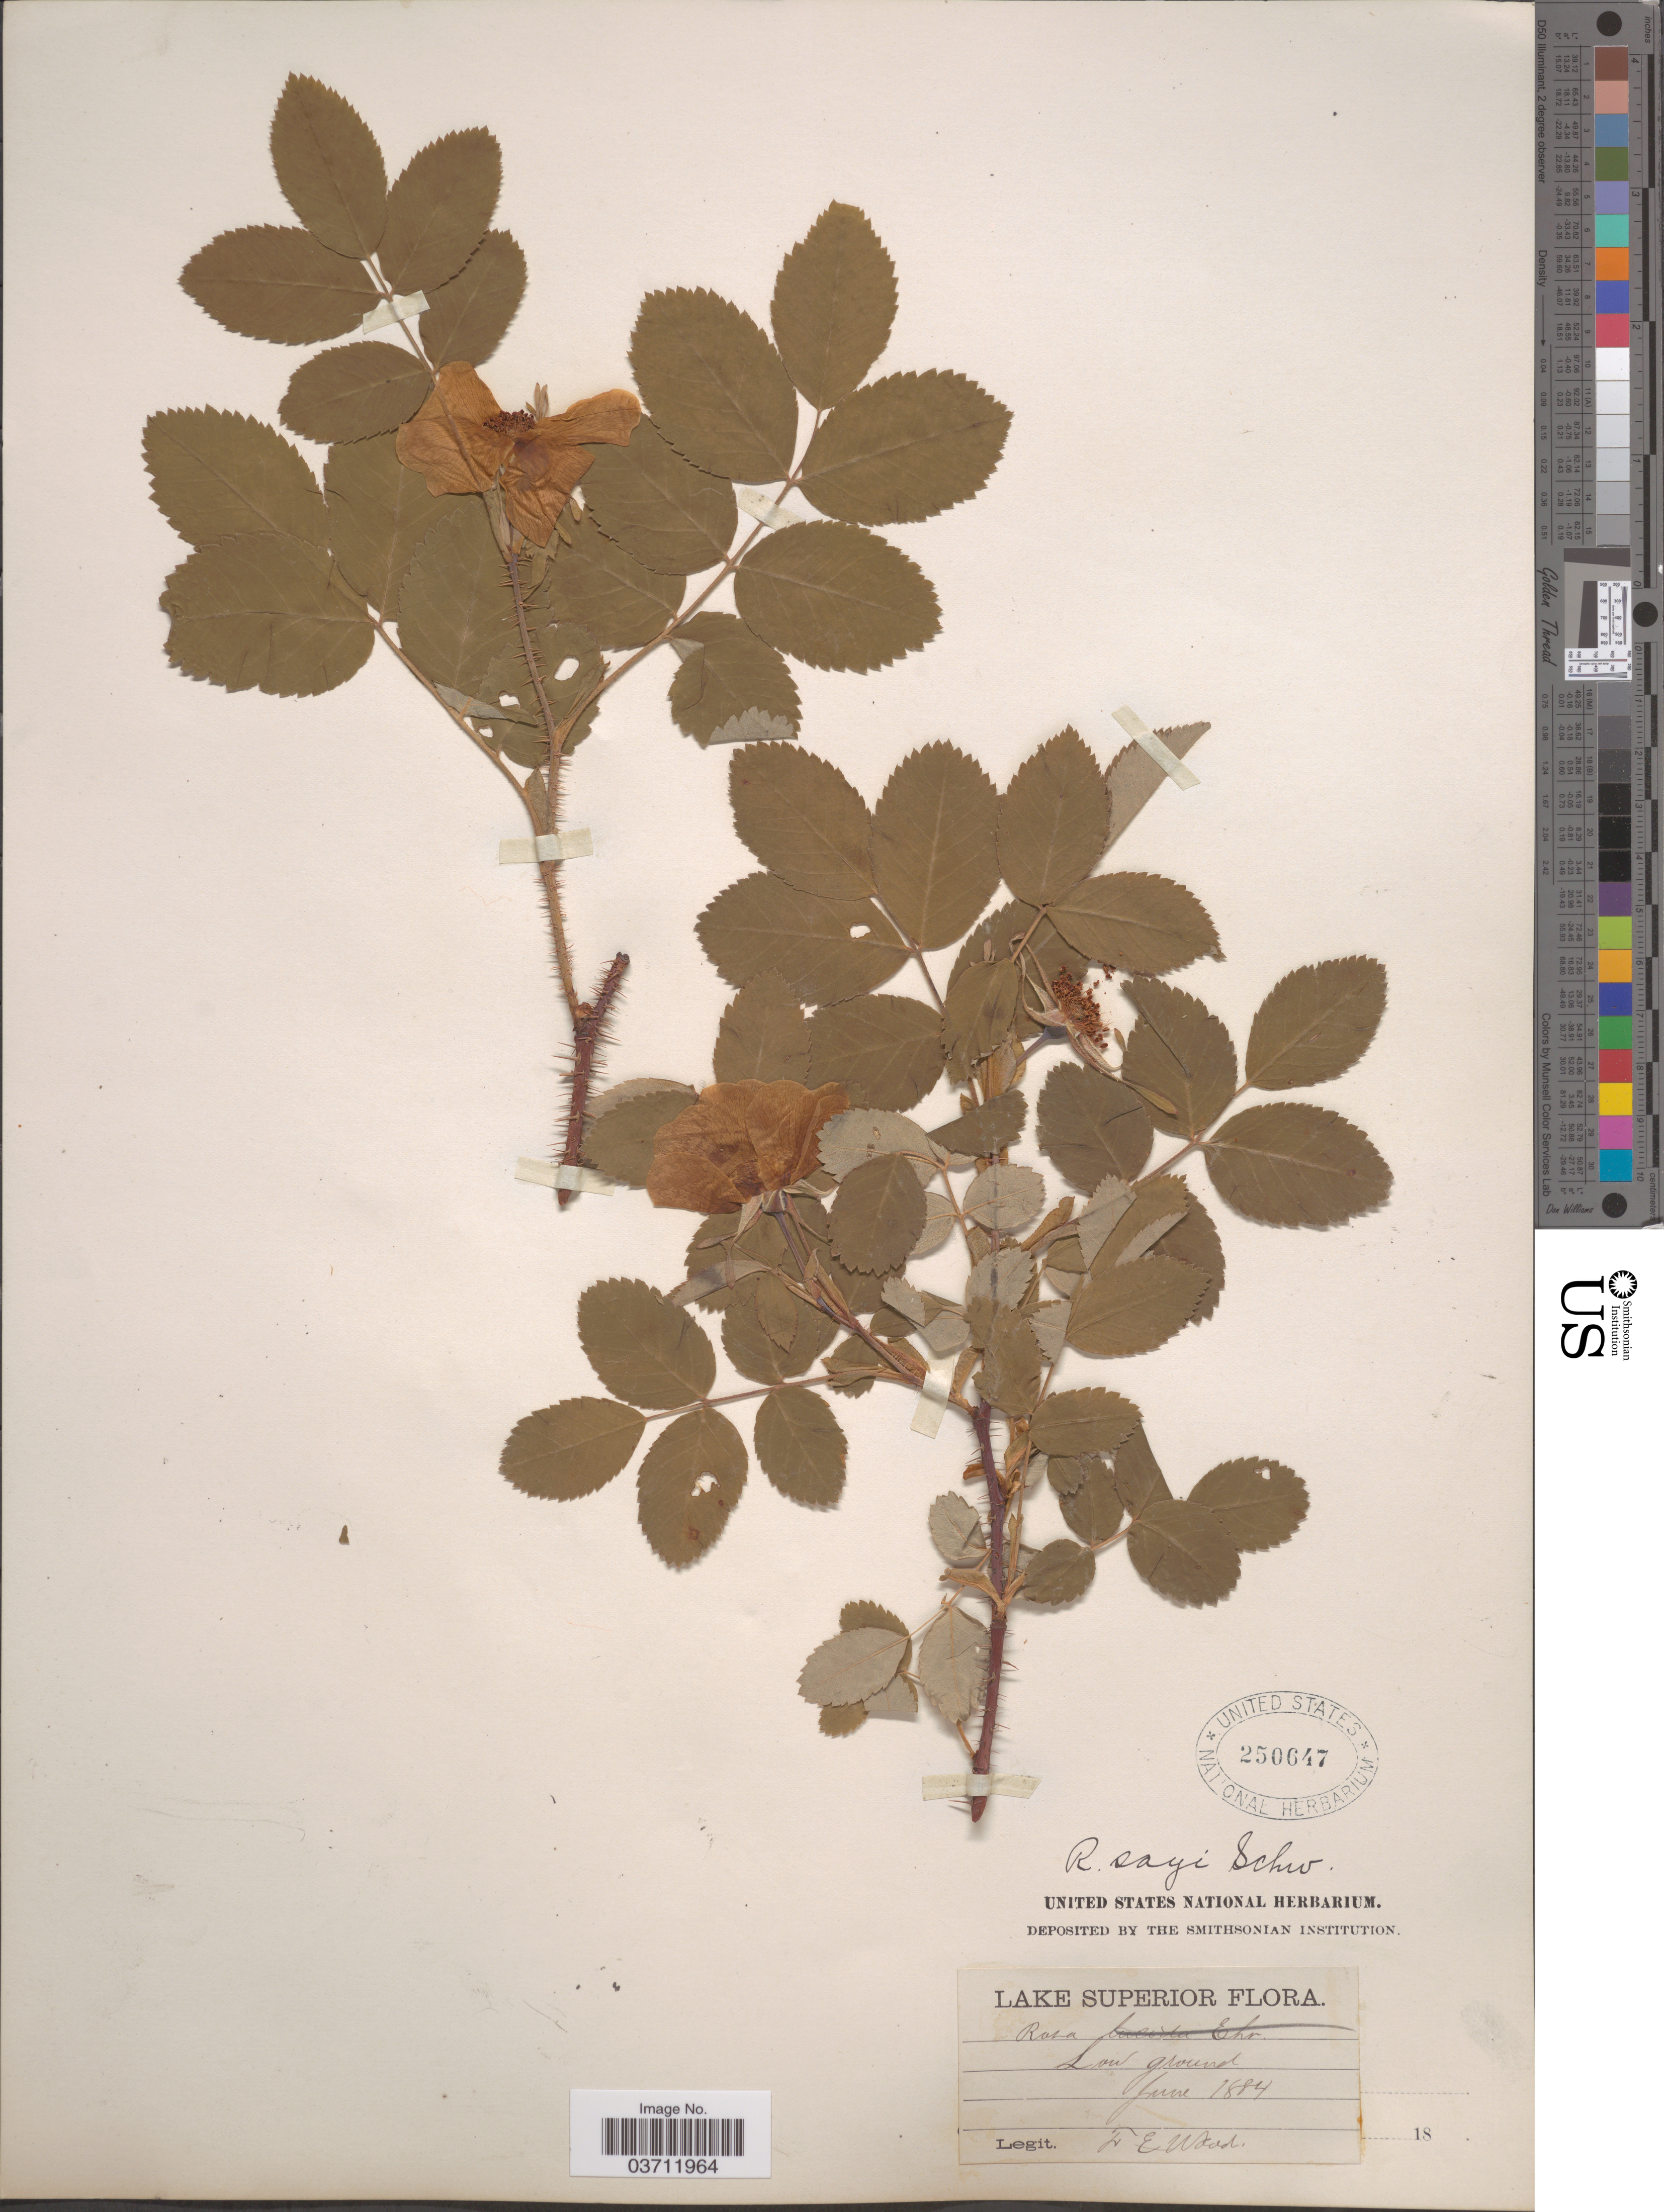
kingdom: Plantae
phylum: Tracheophyta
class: Magnoliopsida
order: Rosales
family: Rosaceae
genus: Rosa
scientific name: Rosa sayi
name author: Schwein.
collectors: F. Wood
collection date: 1884-06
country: United States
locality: Lake Superior.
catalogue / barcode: US 250647